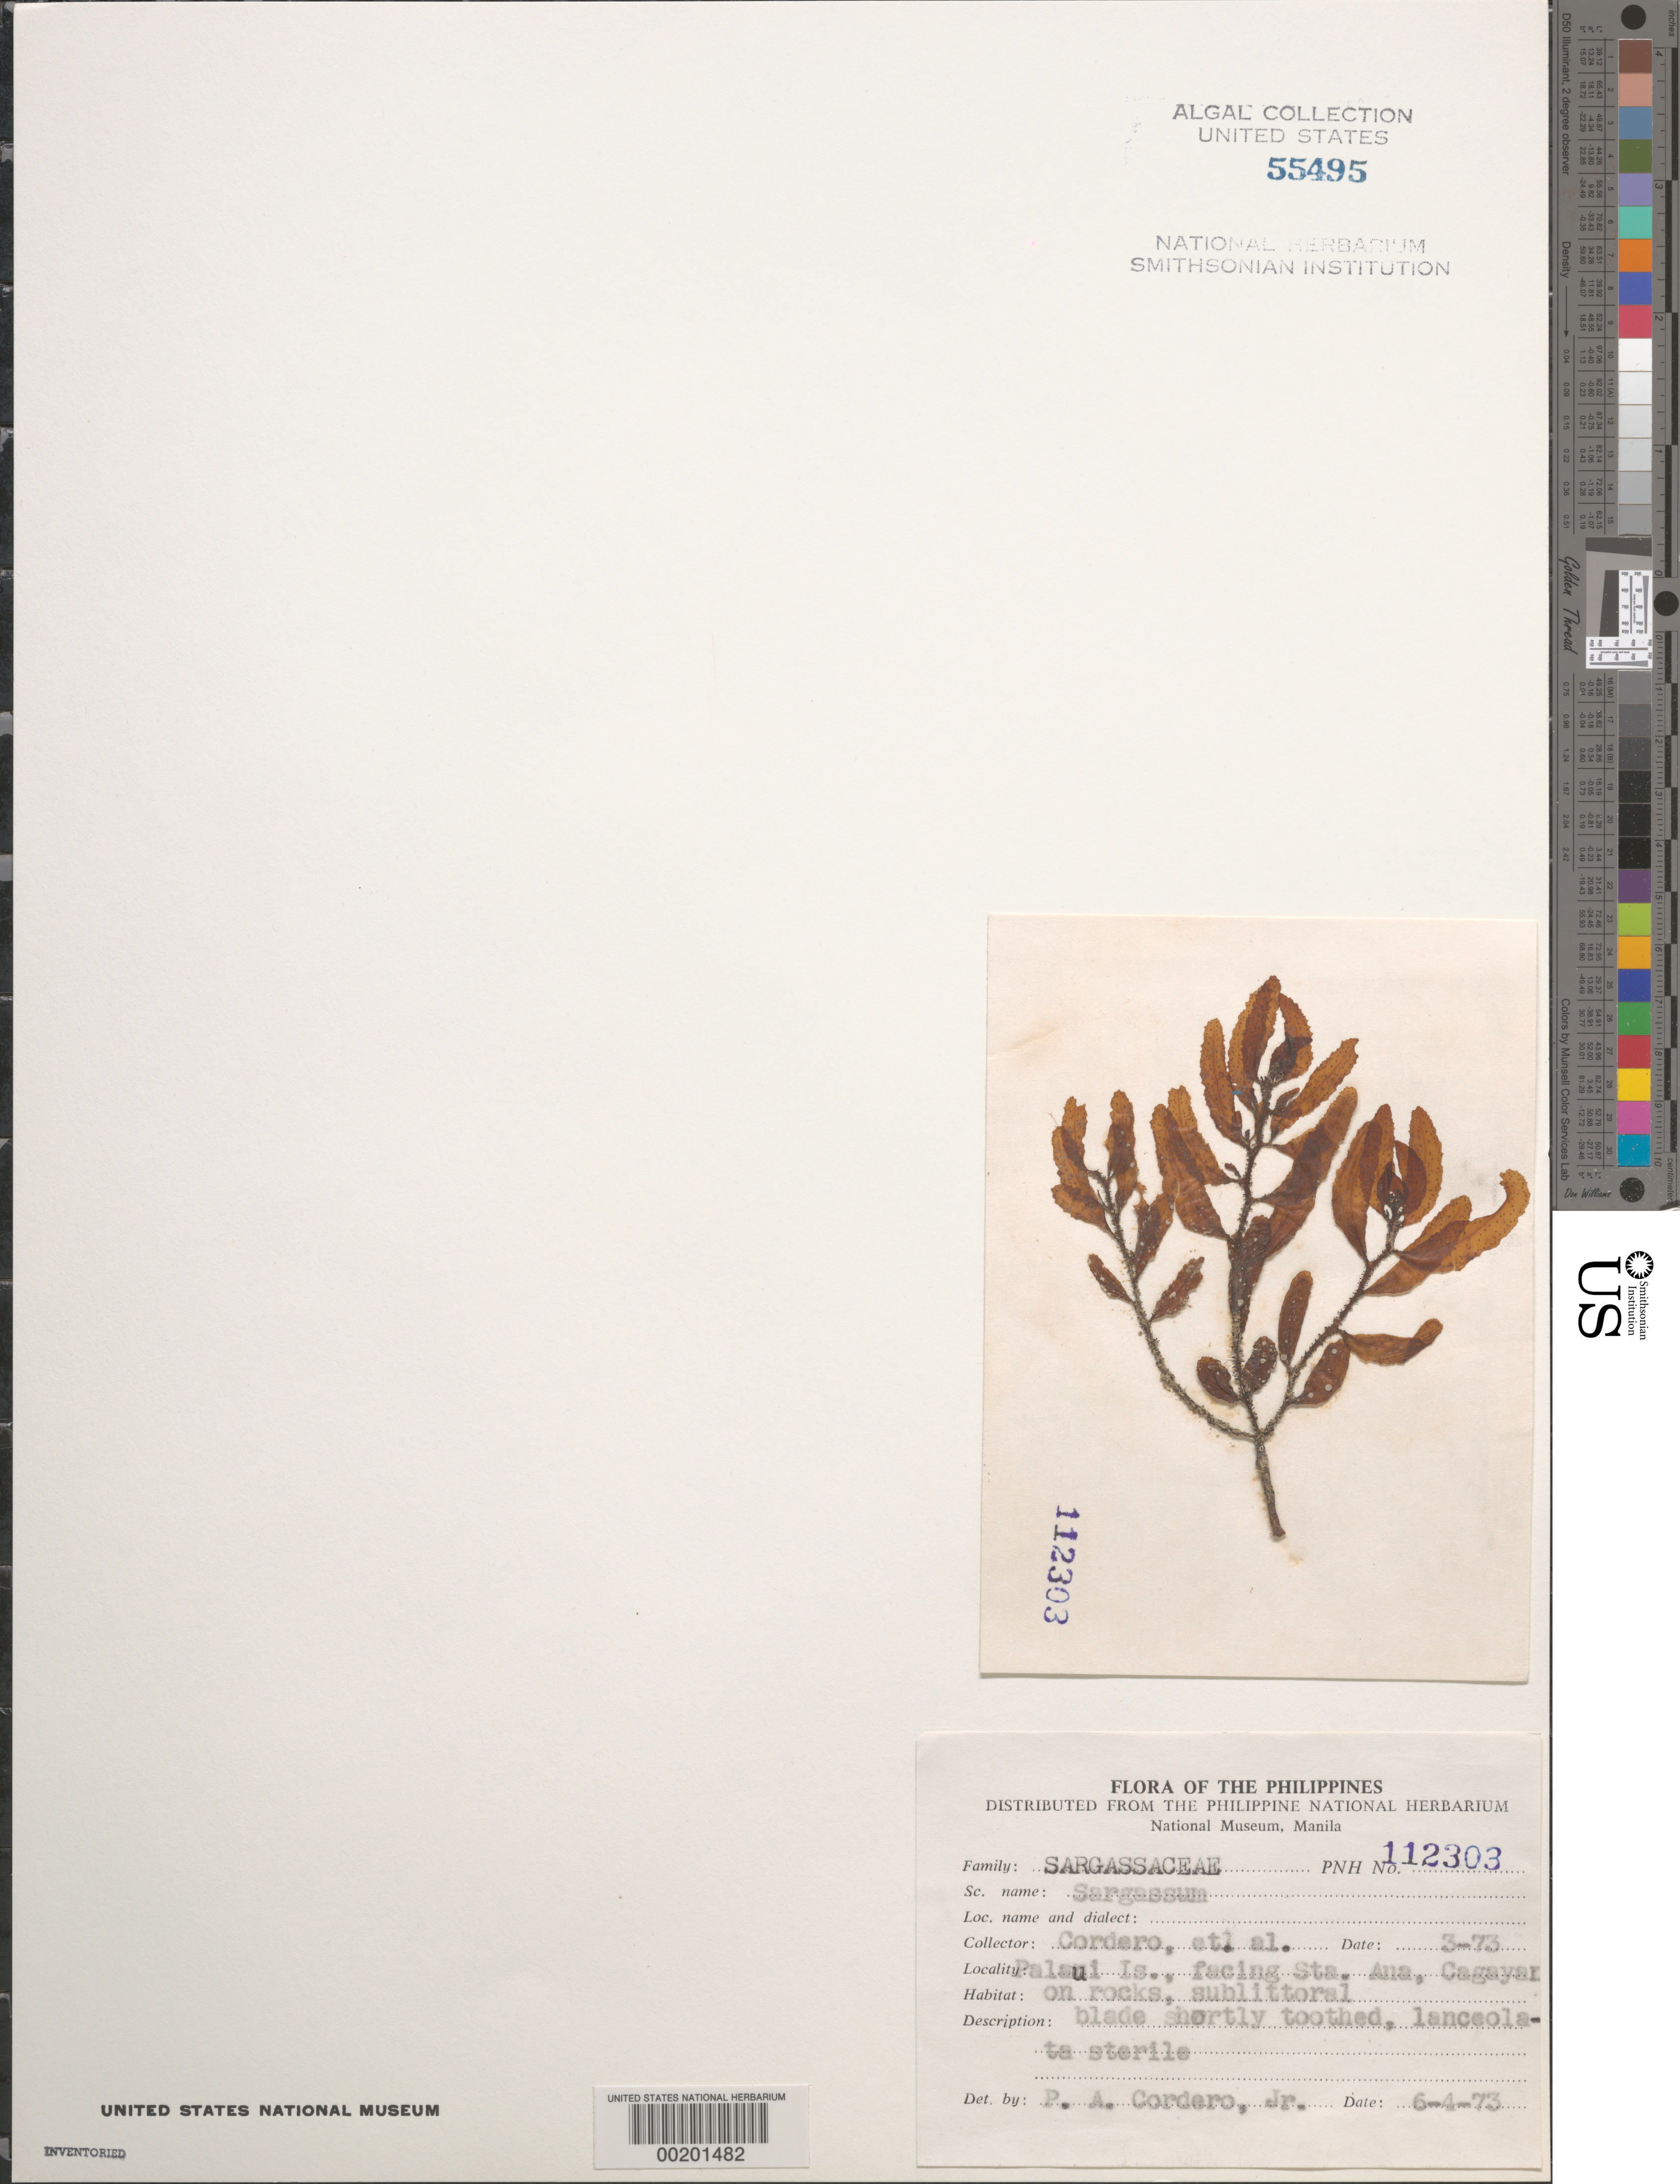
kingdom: Chromista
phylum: Ochrophyta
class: Phaeophyceae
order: Fucales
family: Sargassaceae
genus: Sargassum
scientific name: Sargassum sp.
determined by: Cordero, P. A., Jr.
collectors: P. A. Cordero et al.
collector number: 112303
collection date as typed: Mar 1973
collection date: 1973-03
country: Philippines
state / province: Cagayan Valley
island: Luzon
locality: Palaui Island, facing Santa Ana. Cagayan.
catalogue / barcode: US 55495